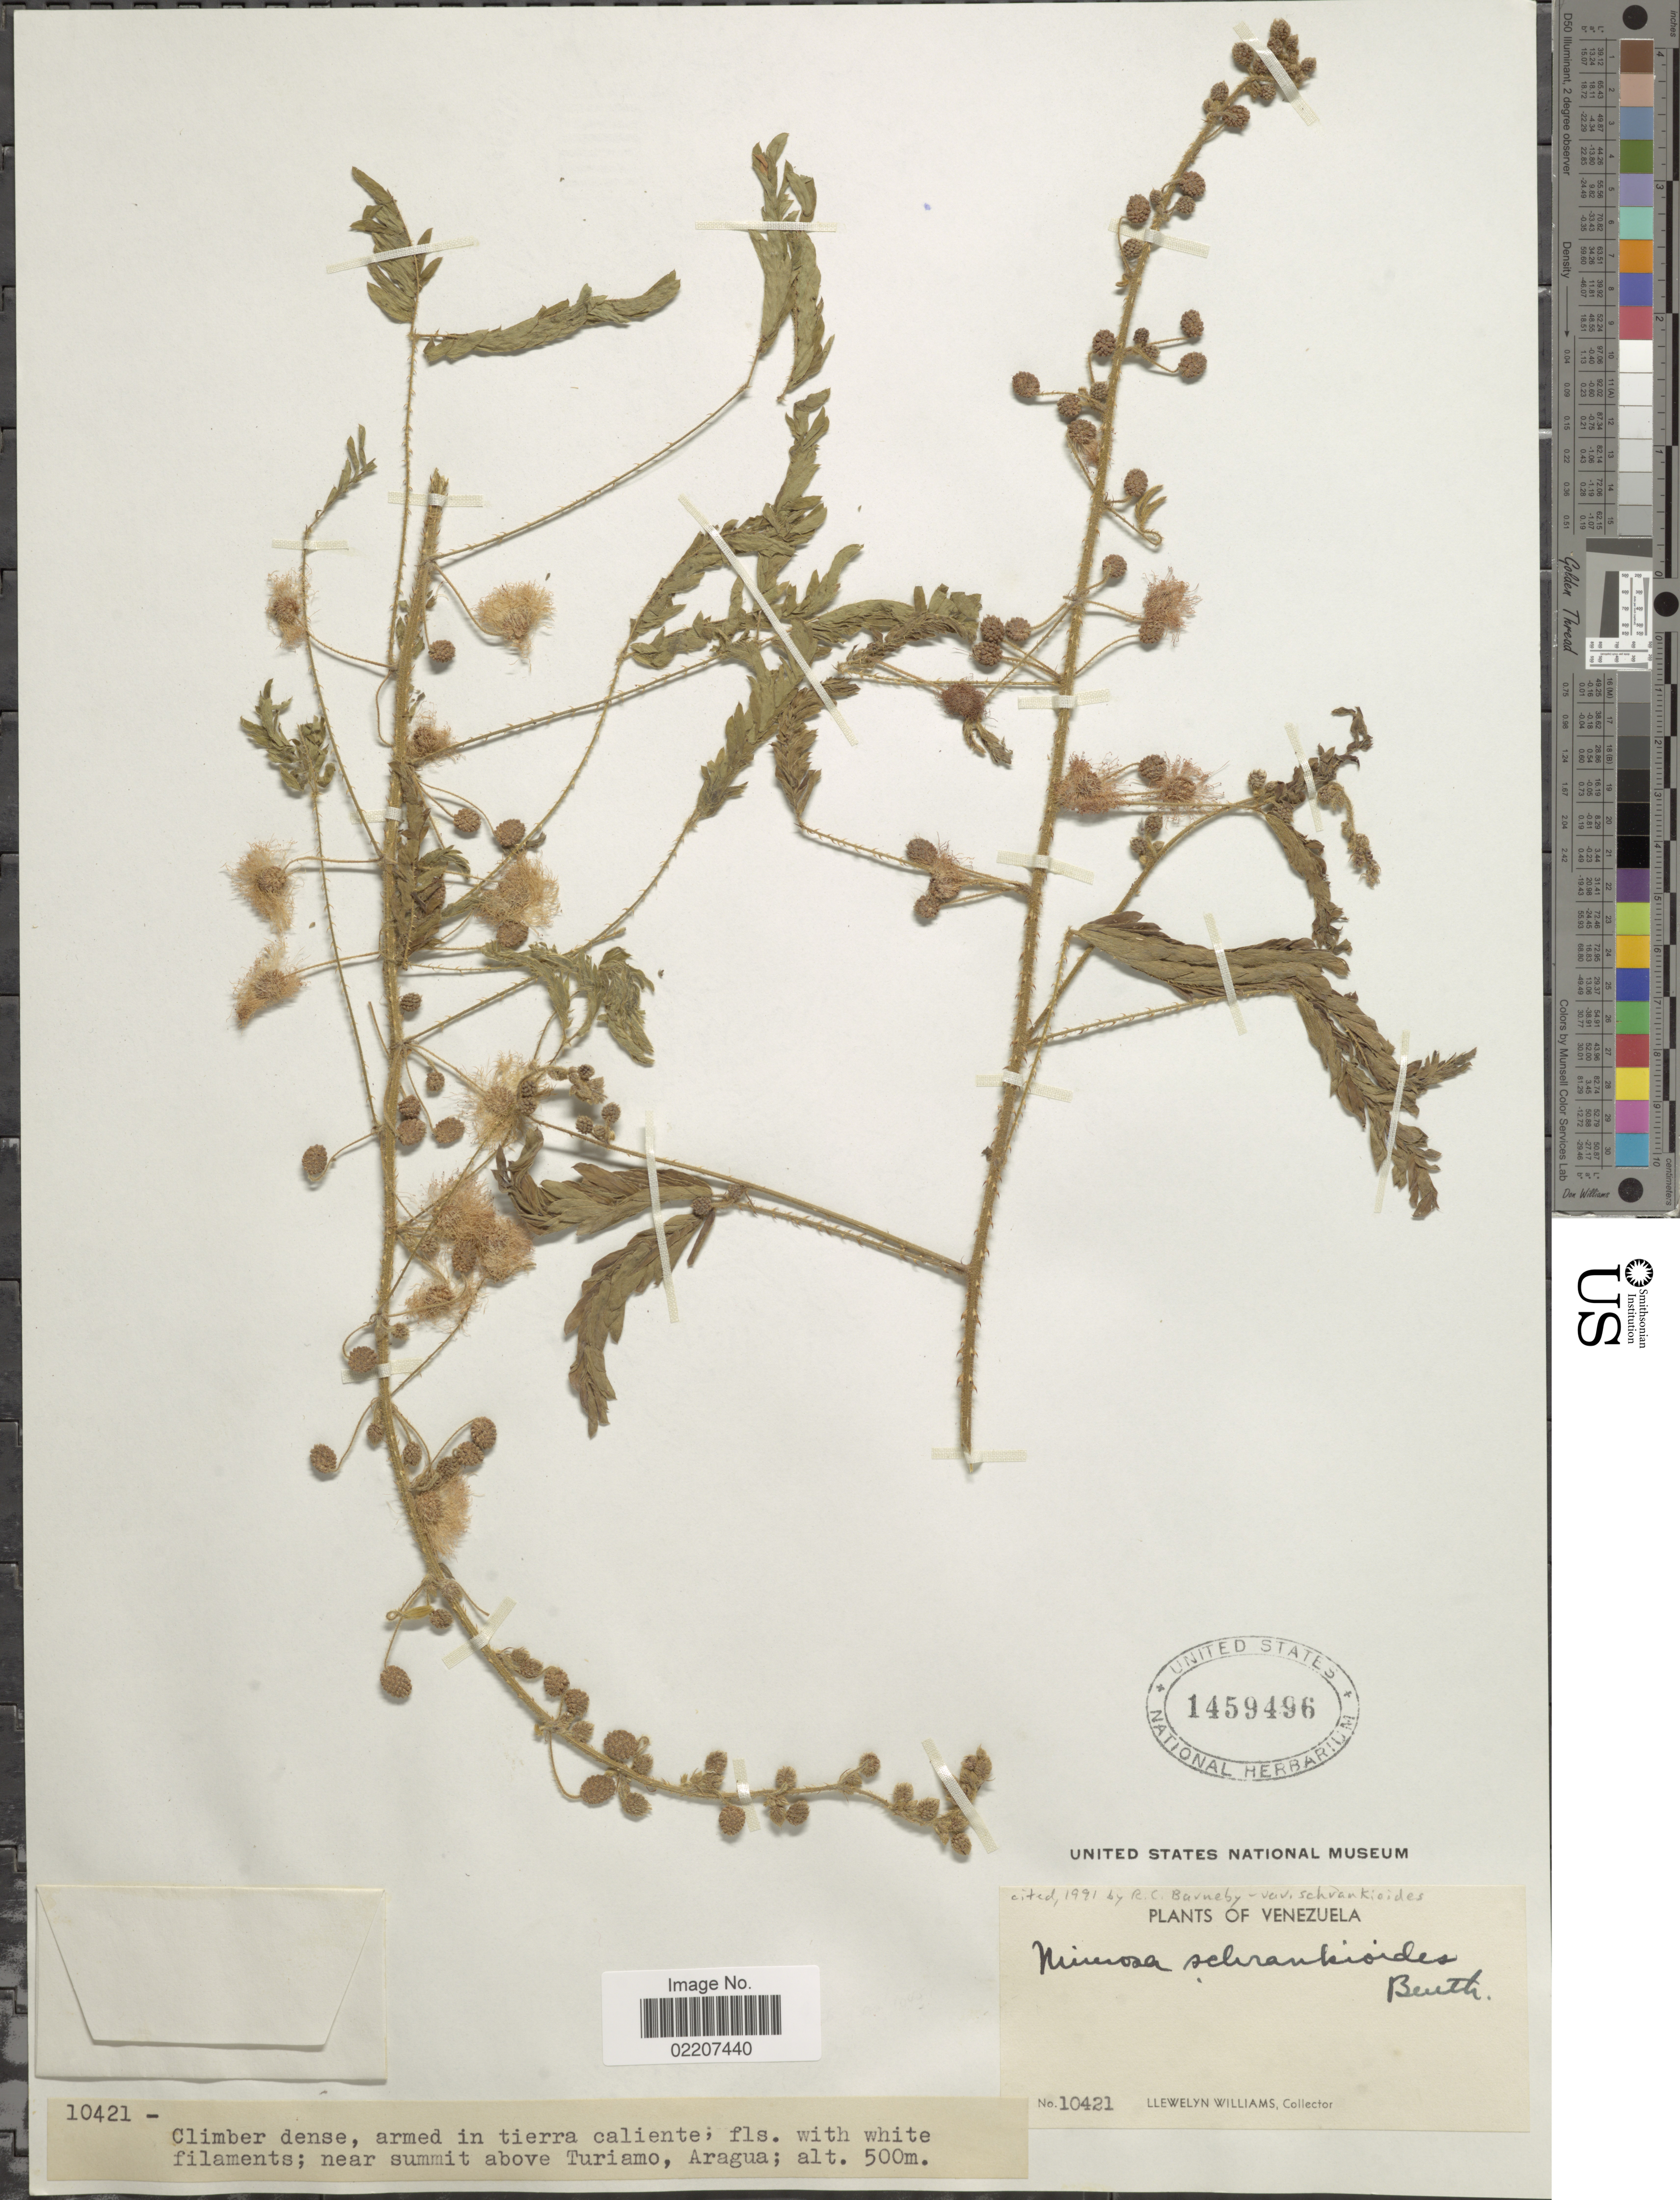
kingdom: Plantae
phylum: Tracheophyta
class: Magnoliopsida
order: Fabales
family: Fabaceae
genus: Mimosa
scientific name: Mimosa schrankioides var. schrankioides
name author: Benth.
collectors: Ll. Williams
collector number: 10421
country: Venezuela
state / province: Aragua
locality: Near summit above Turiamo, Aragua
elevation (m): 500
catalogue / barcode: US 1459496